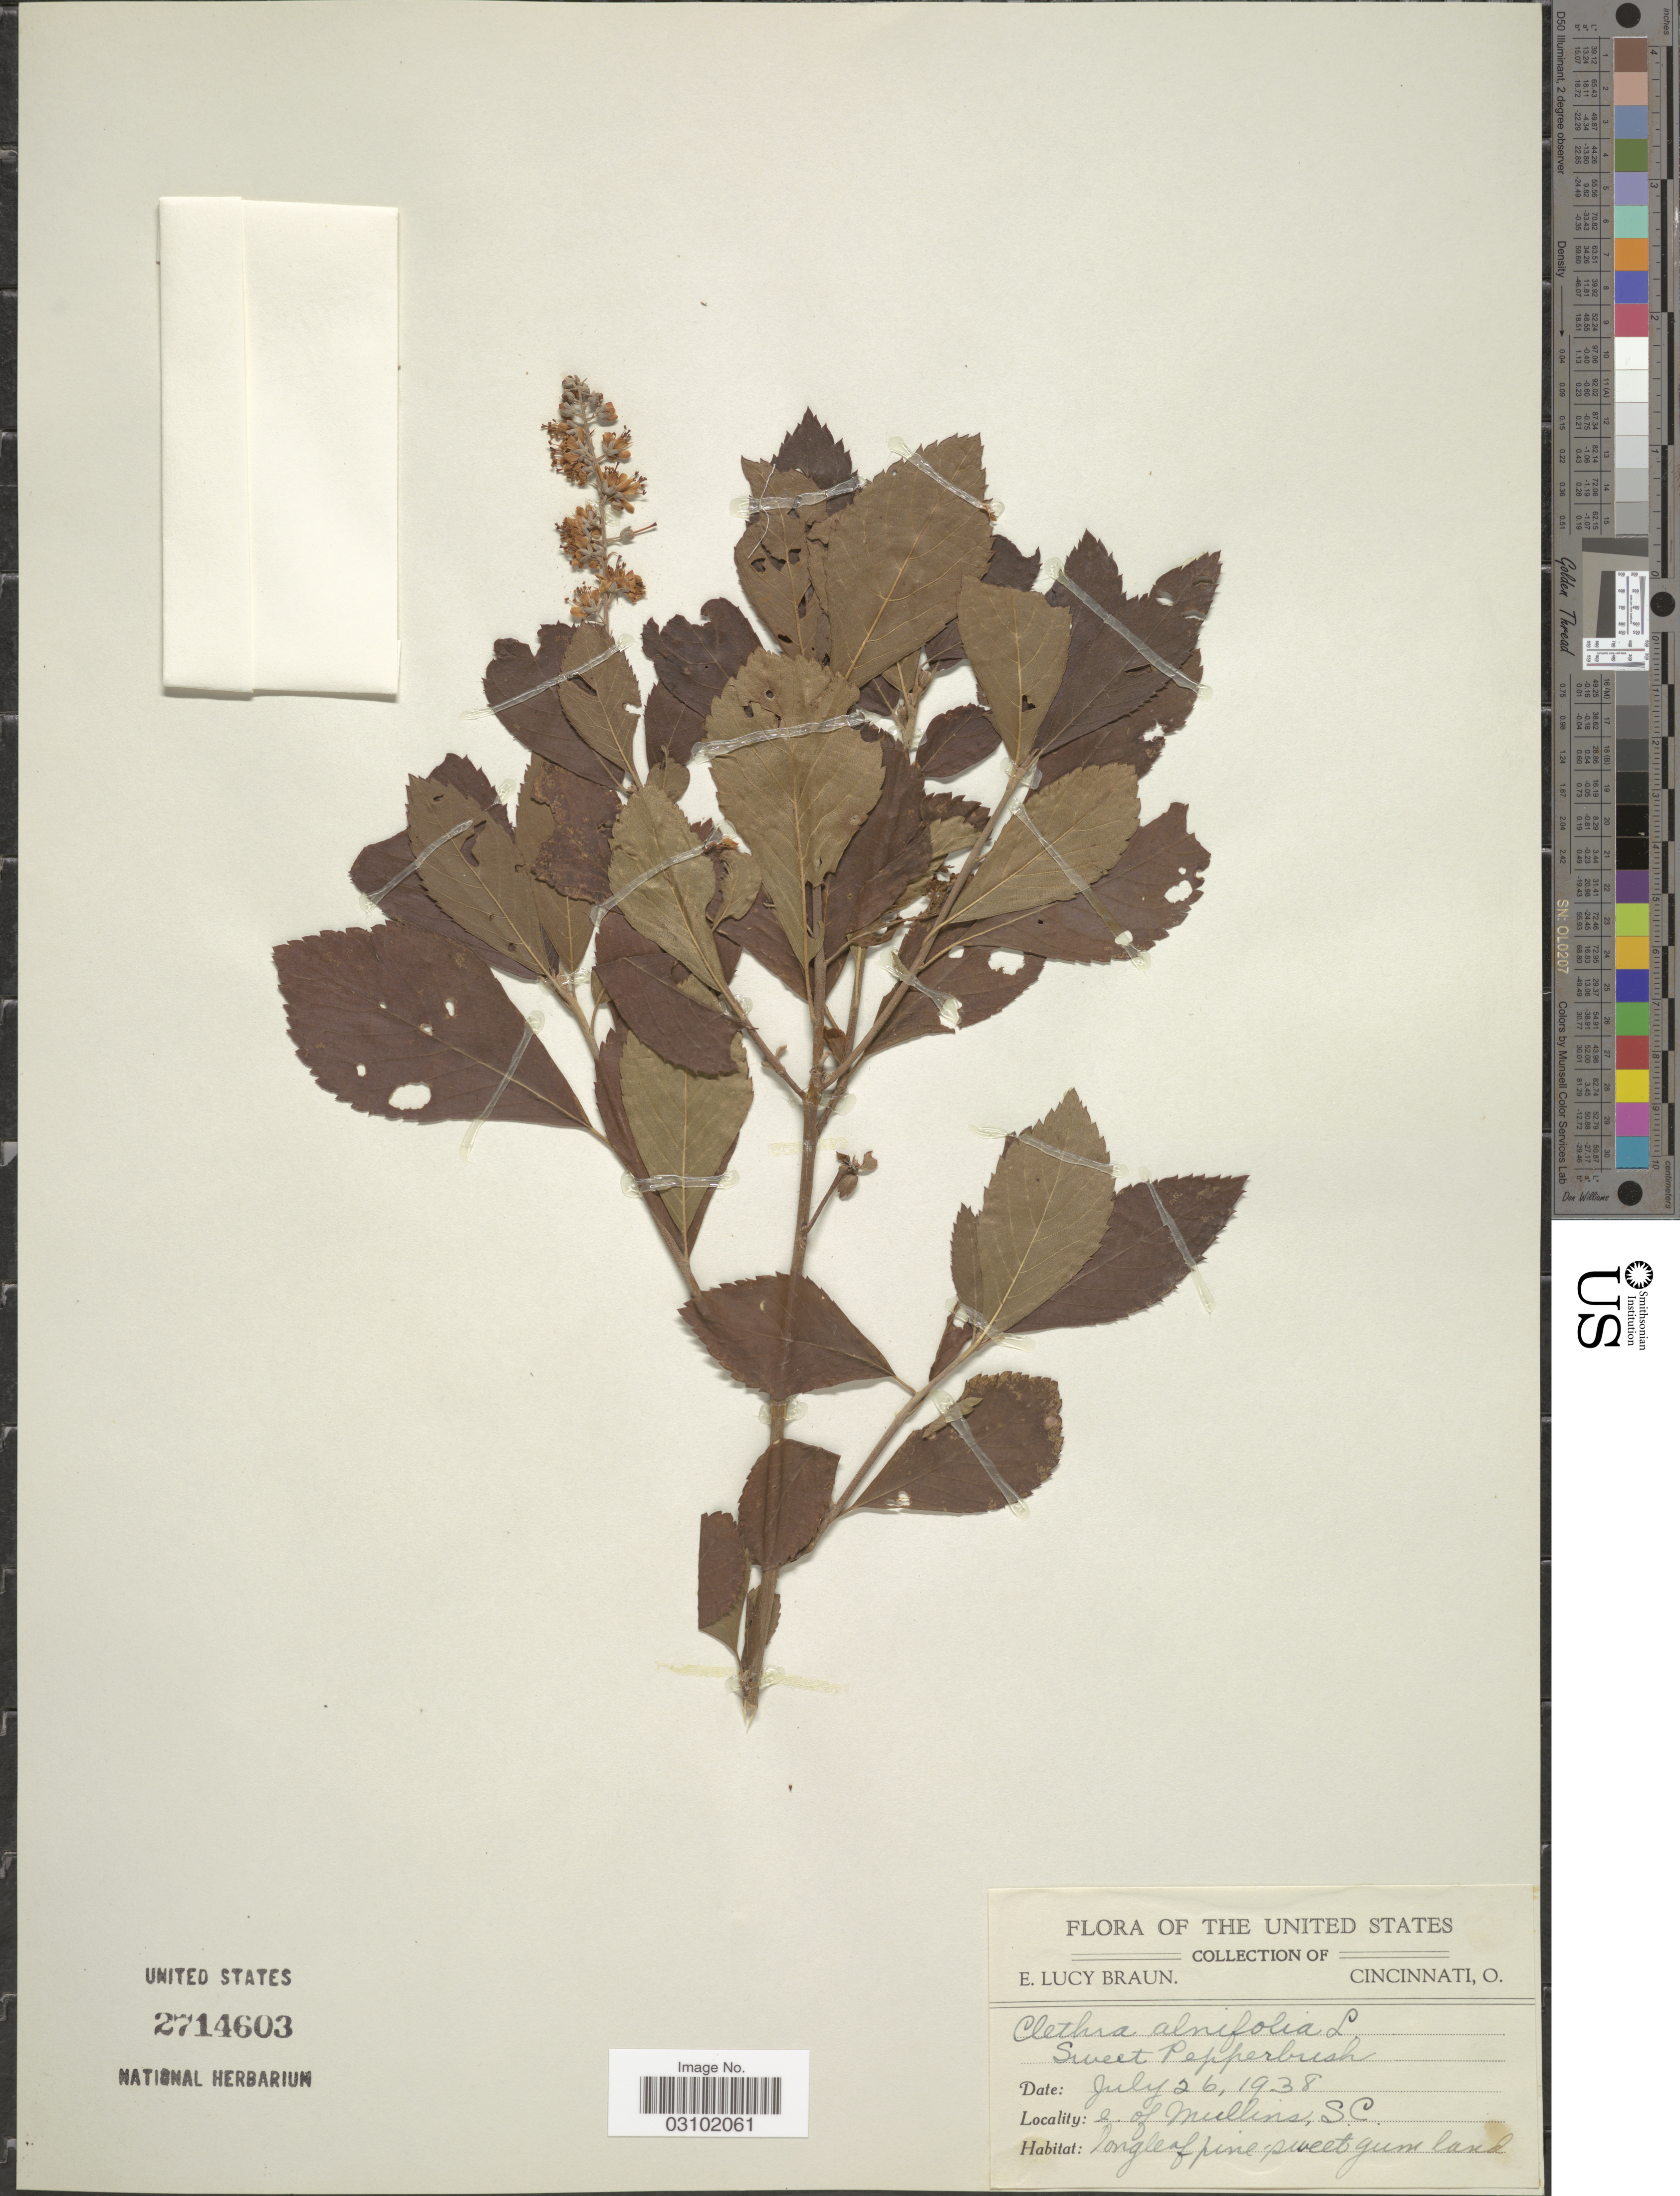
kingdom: Plantae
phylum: Tracheophyta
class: Magnoliopsida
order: Ericales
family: Clethraceae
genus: Clethra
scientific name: Clethra alnifolia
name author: L.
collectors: E. L. Braun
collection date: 1938-07-26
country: United States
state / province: South Carolina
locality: E. of Mullins.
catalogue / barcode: US 2714603